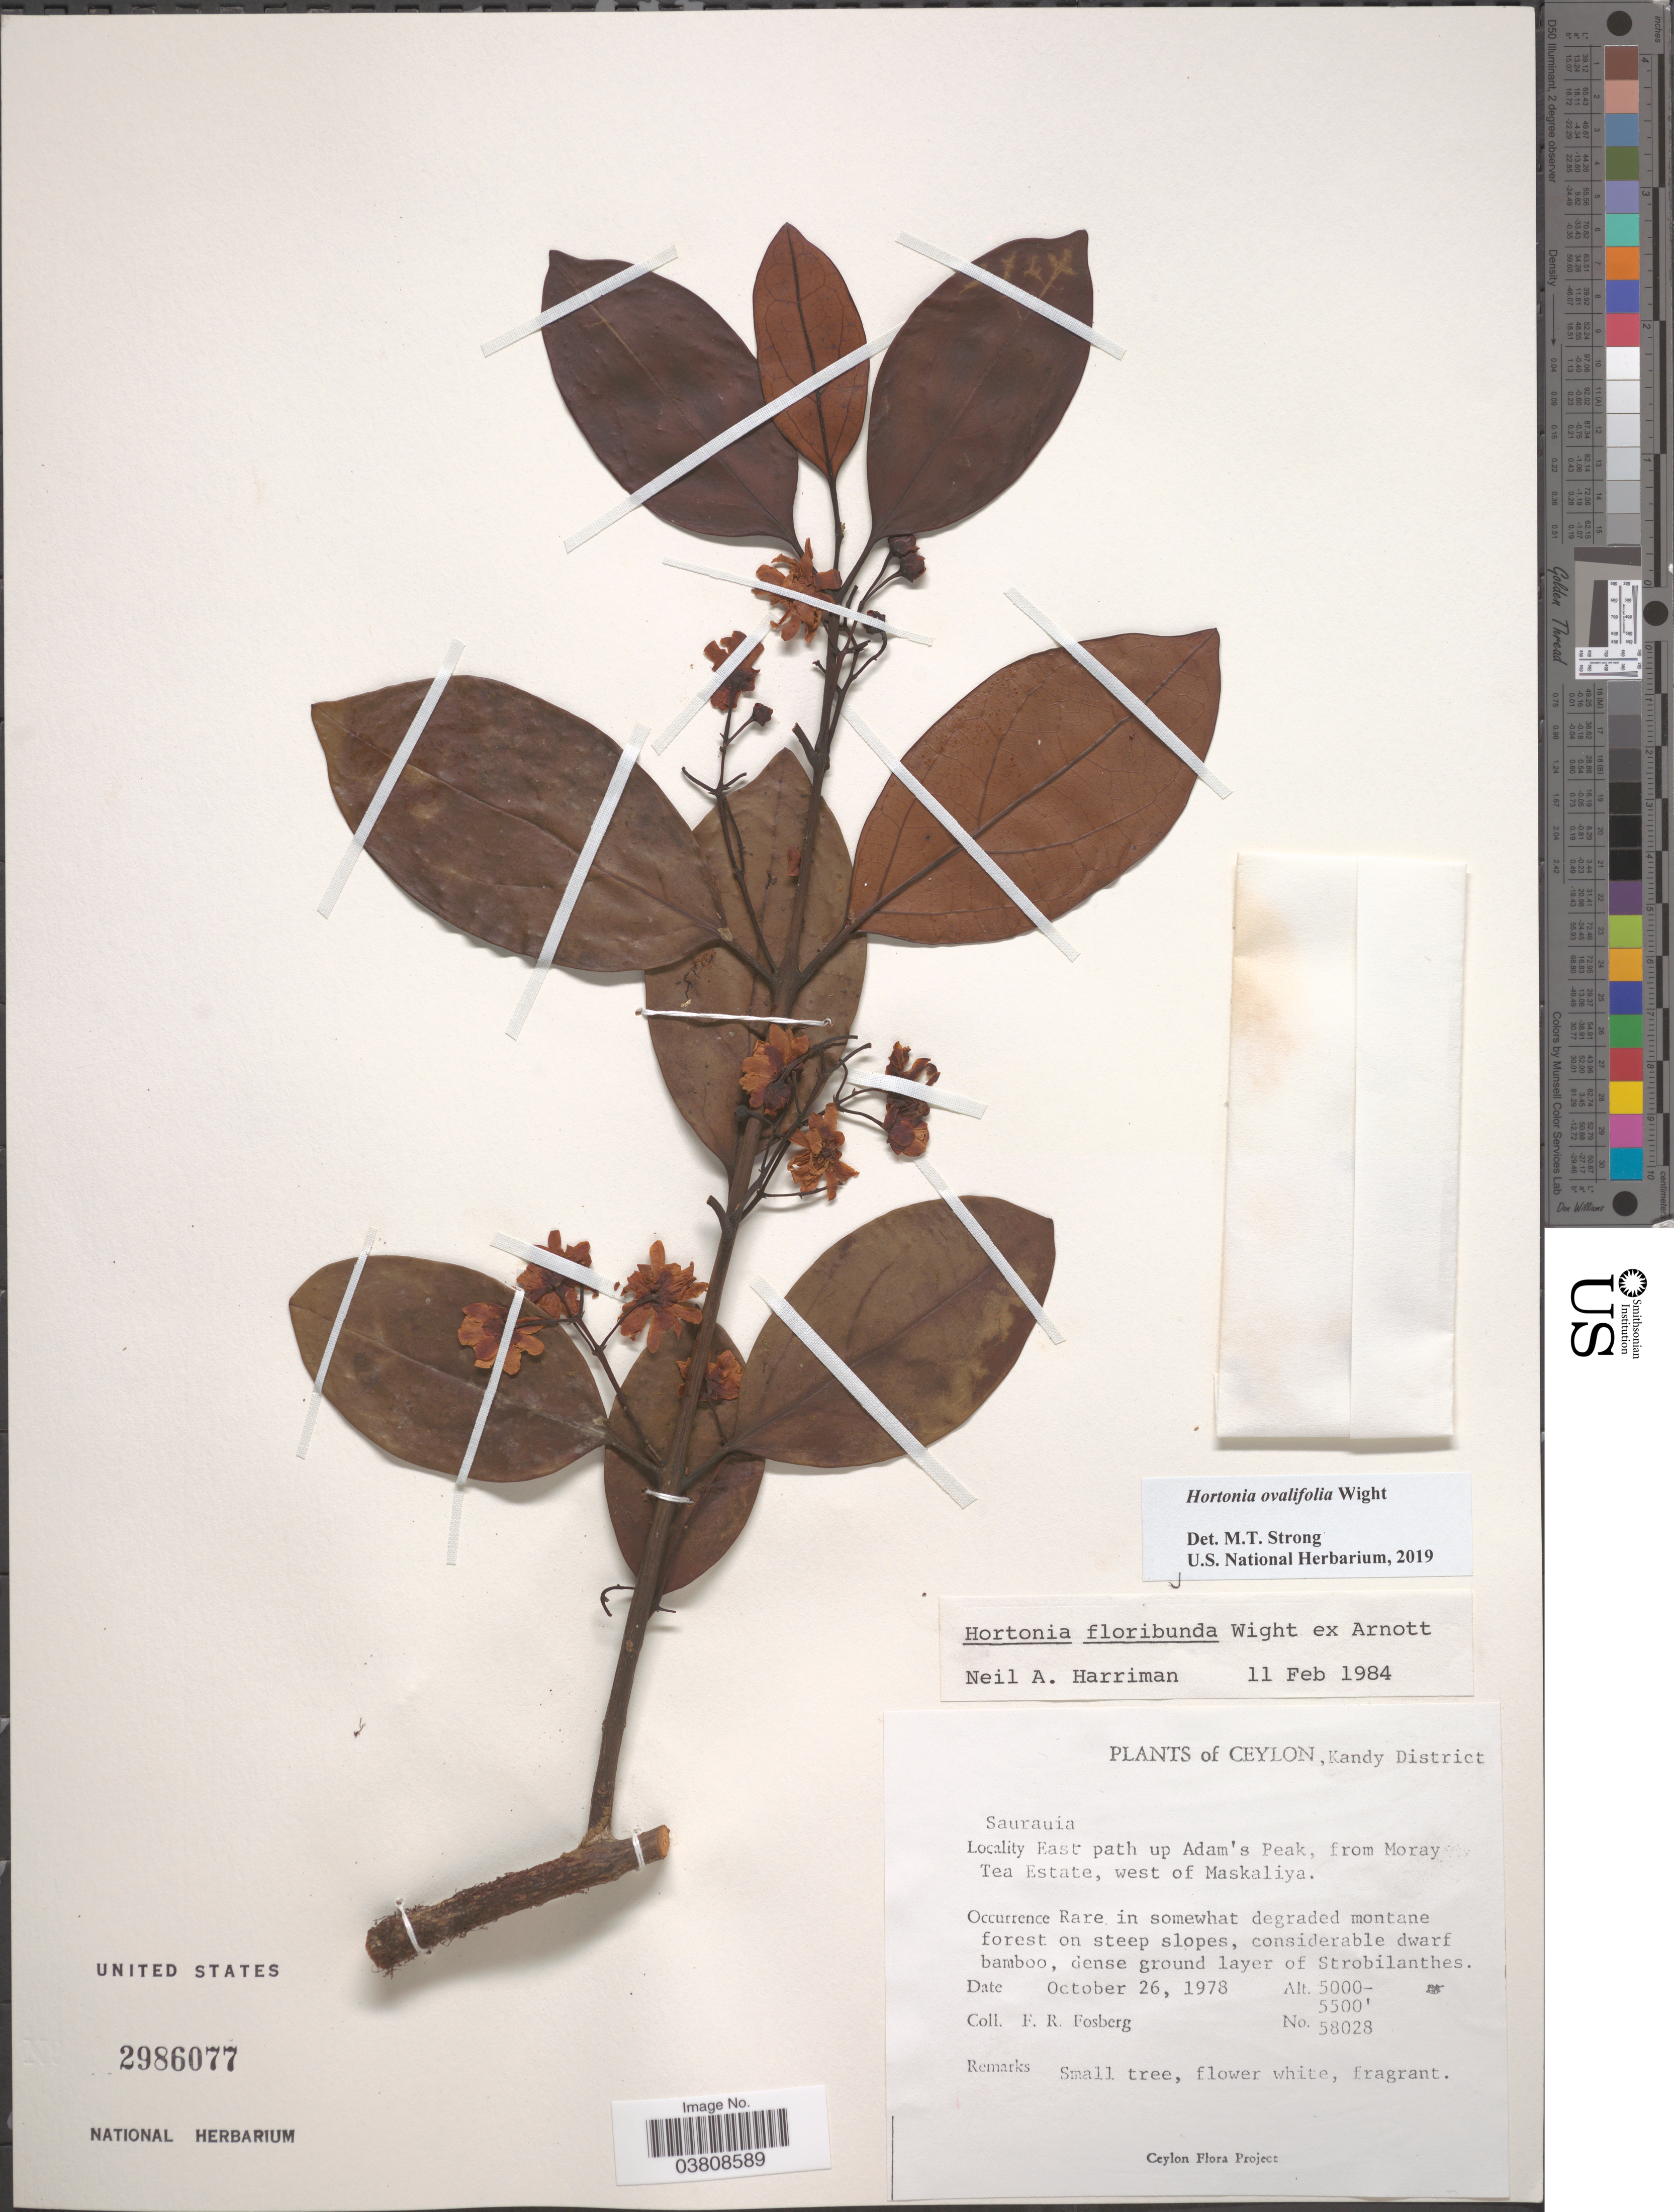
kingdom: Plantae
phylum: Tracheophyta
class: Magnoliopsida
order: Laurales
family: Monimiaceae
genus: Hortonia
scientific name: Hortonia ovalifolia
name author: Wight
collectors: F. R. Fosberg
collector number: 58028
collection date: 1978-10-26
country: Sri Lanka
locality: Ceylon, Kandy District. East path up Adam's Peak, from Moray Tea Estate, west of Maskaliya.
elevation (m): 1524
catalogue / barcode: US 2986077